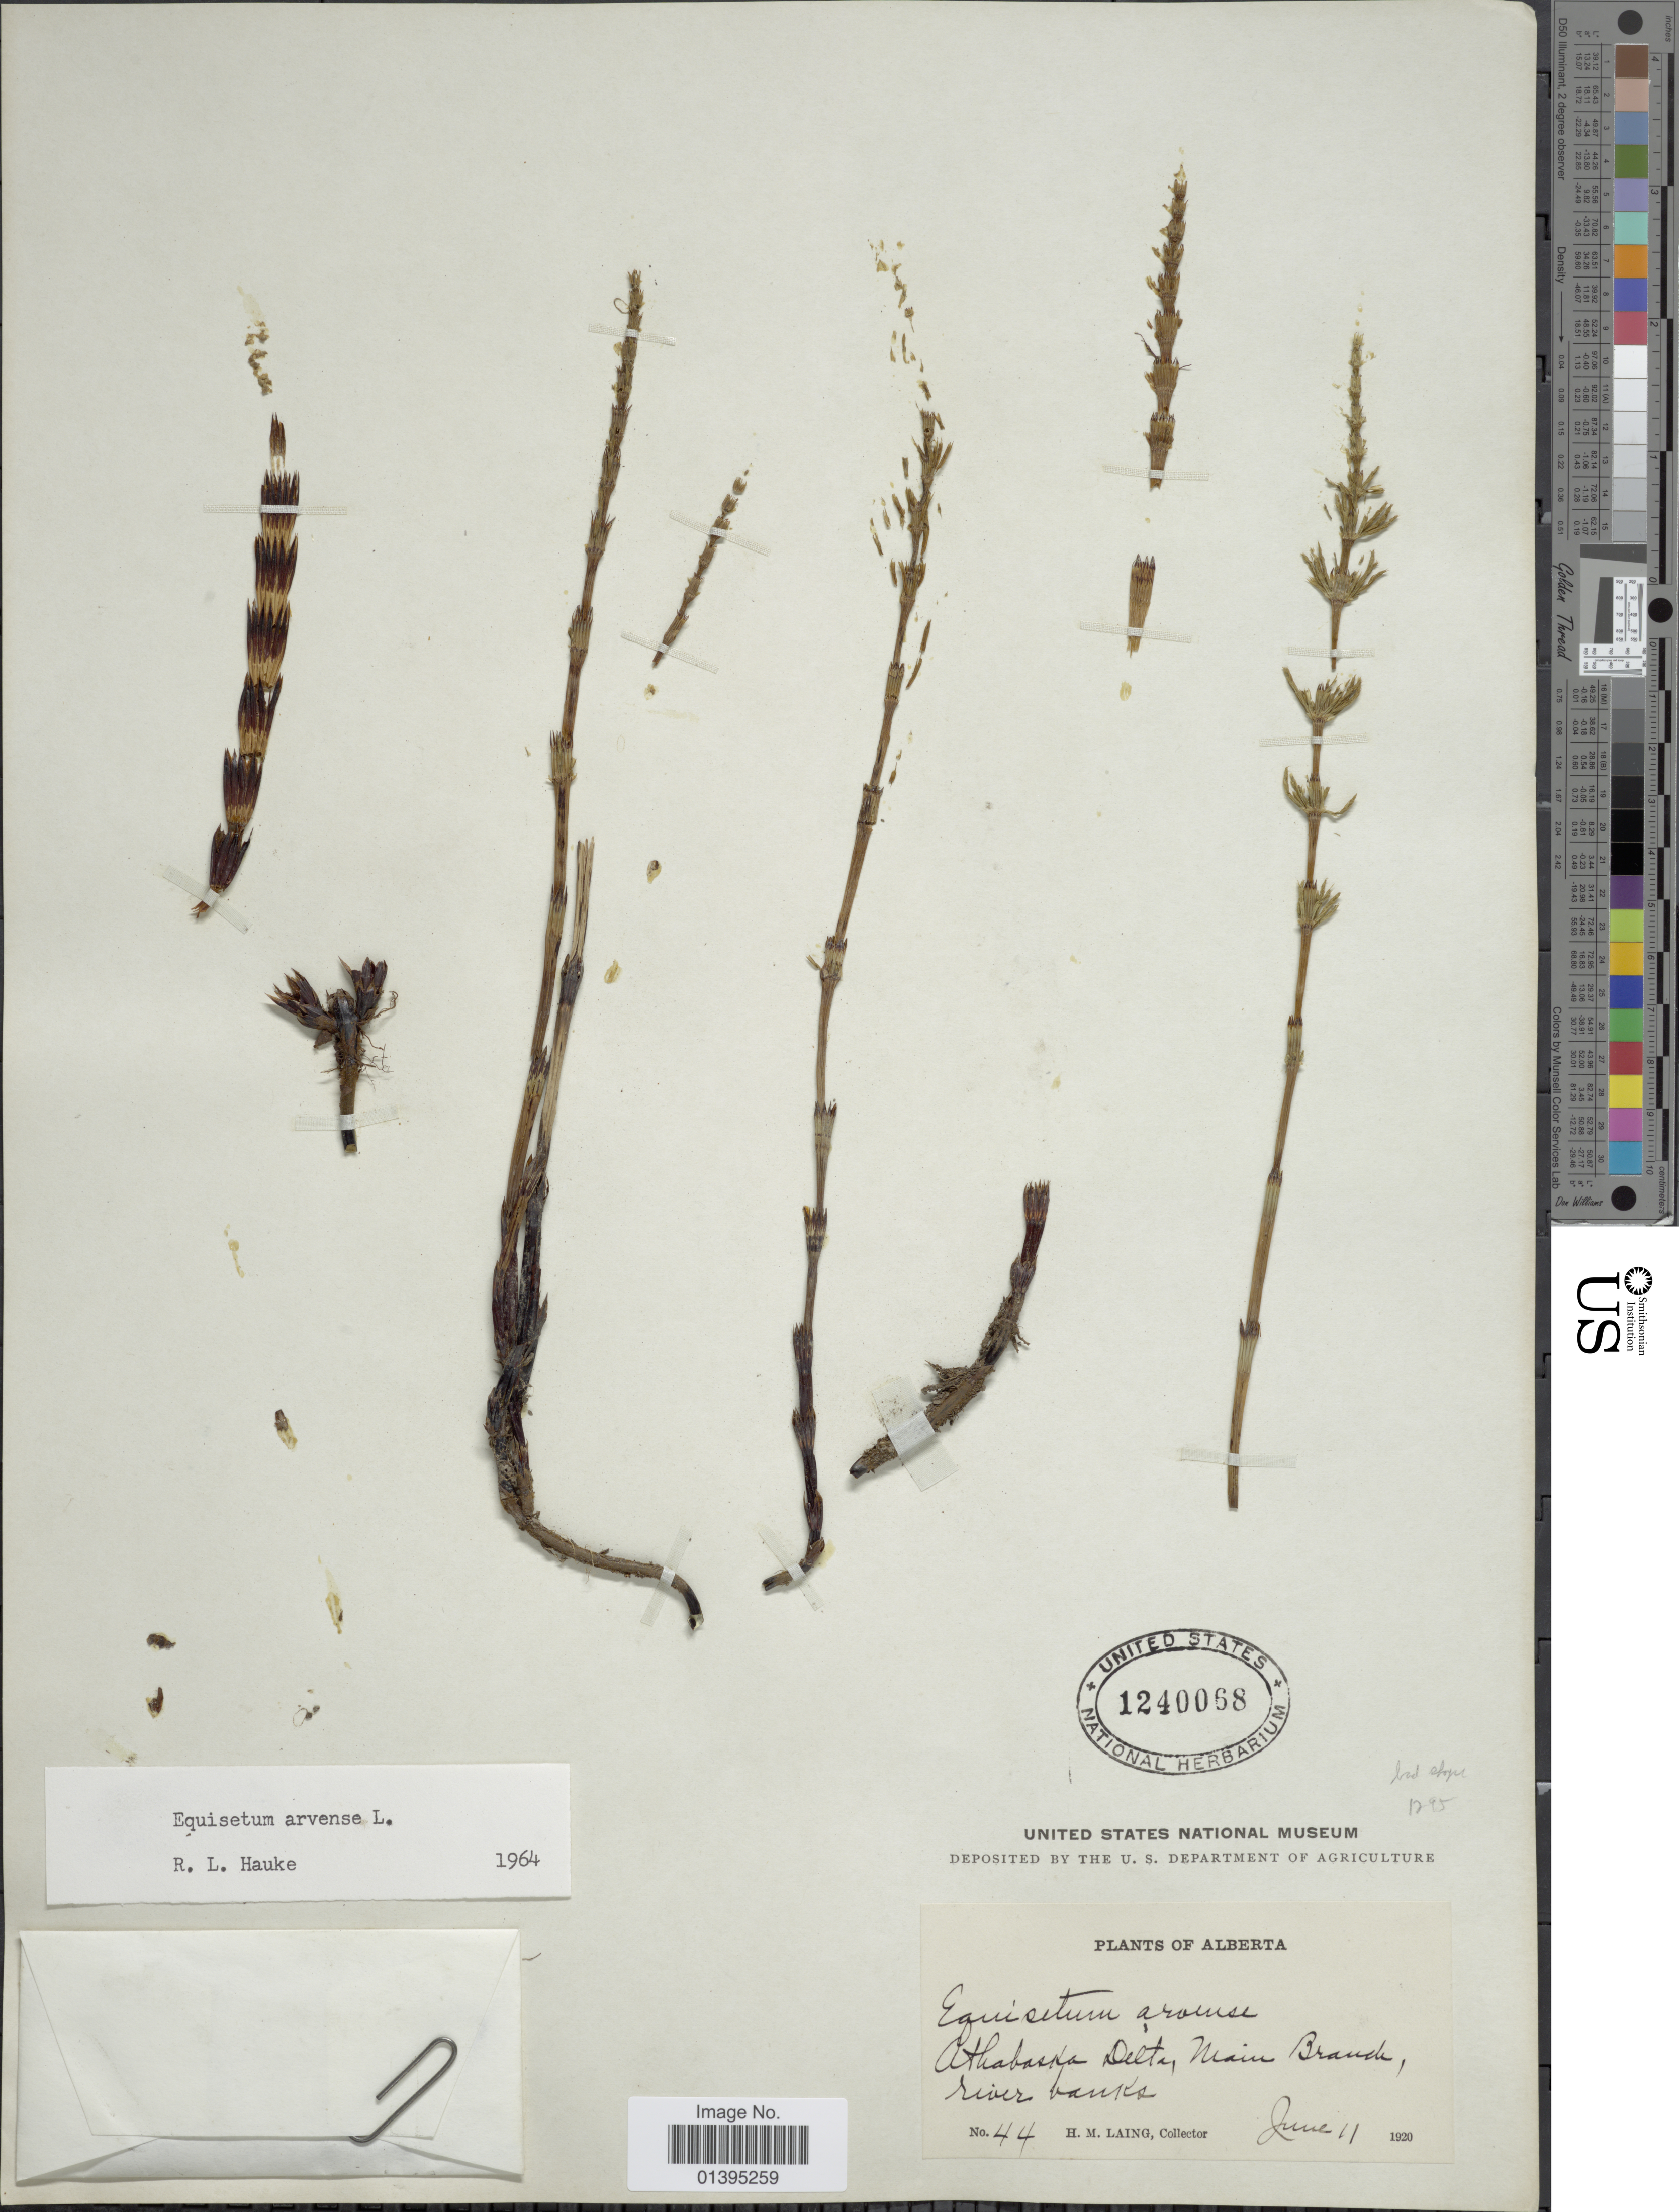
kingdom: Plantae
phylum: Tracheophyta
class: Polypodiopsida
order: Equisetales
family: Equisetaceae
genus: Equisetum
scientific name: Equisetum arvense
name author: L.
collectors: H. Laing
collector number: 44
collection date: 1920-06-11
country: Canada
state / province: Alberta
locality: Athabaska Delta, Main branch, river banks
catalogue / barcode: US 1240068